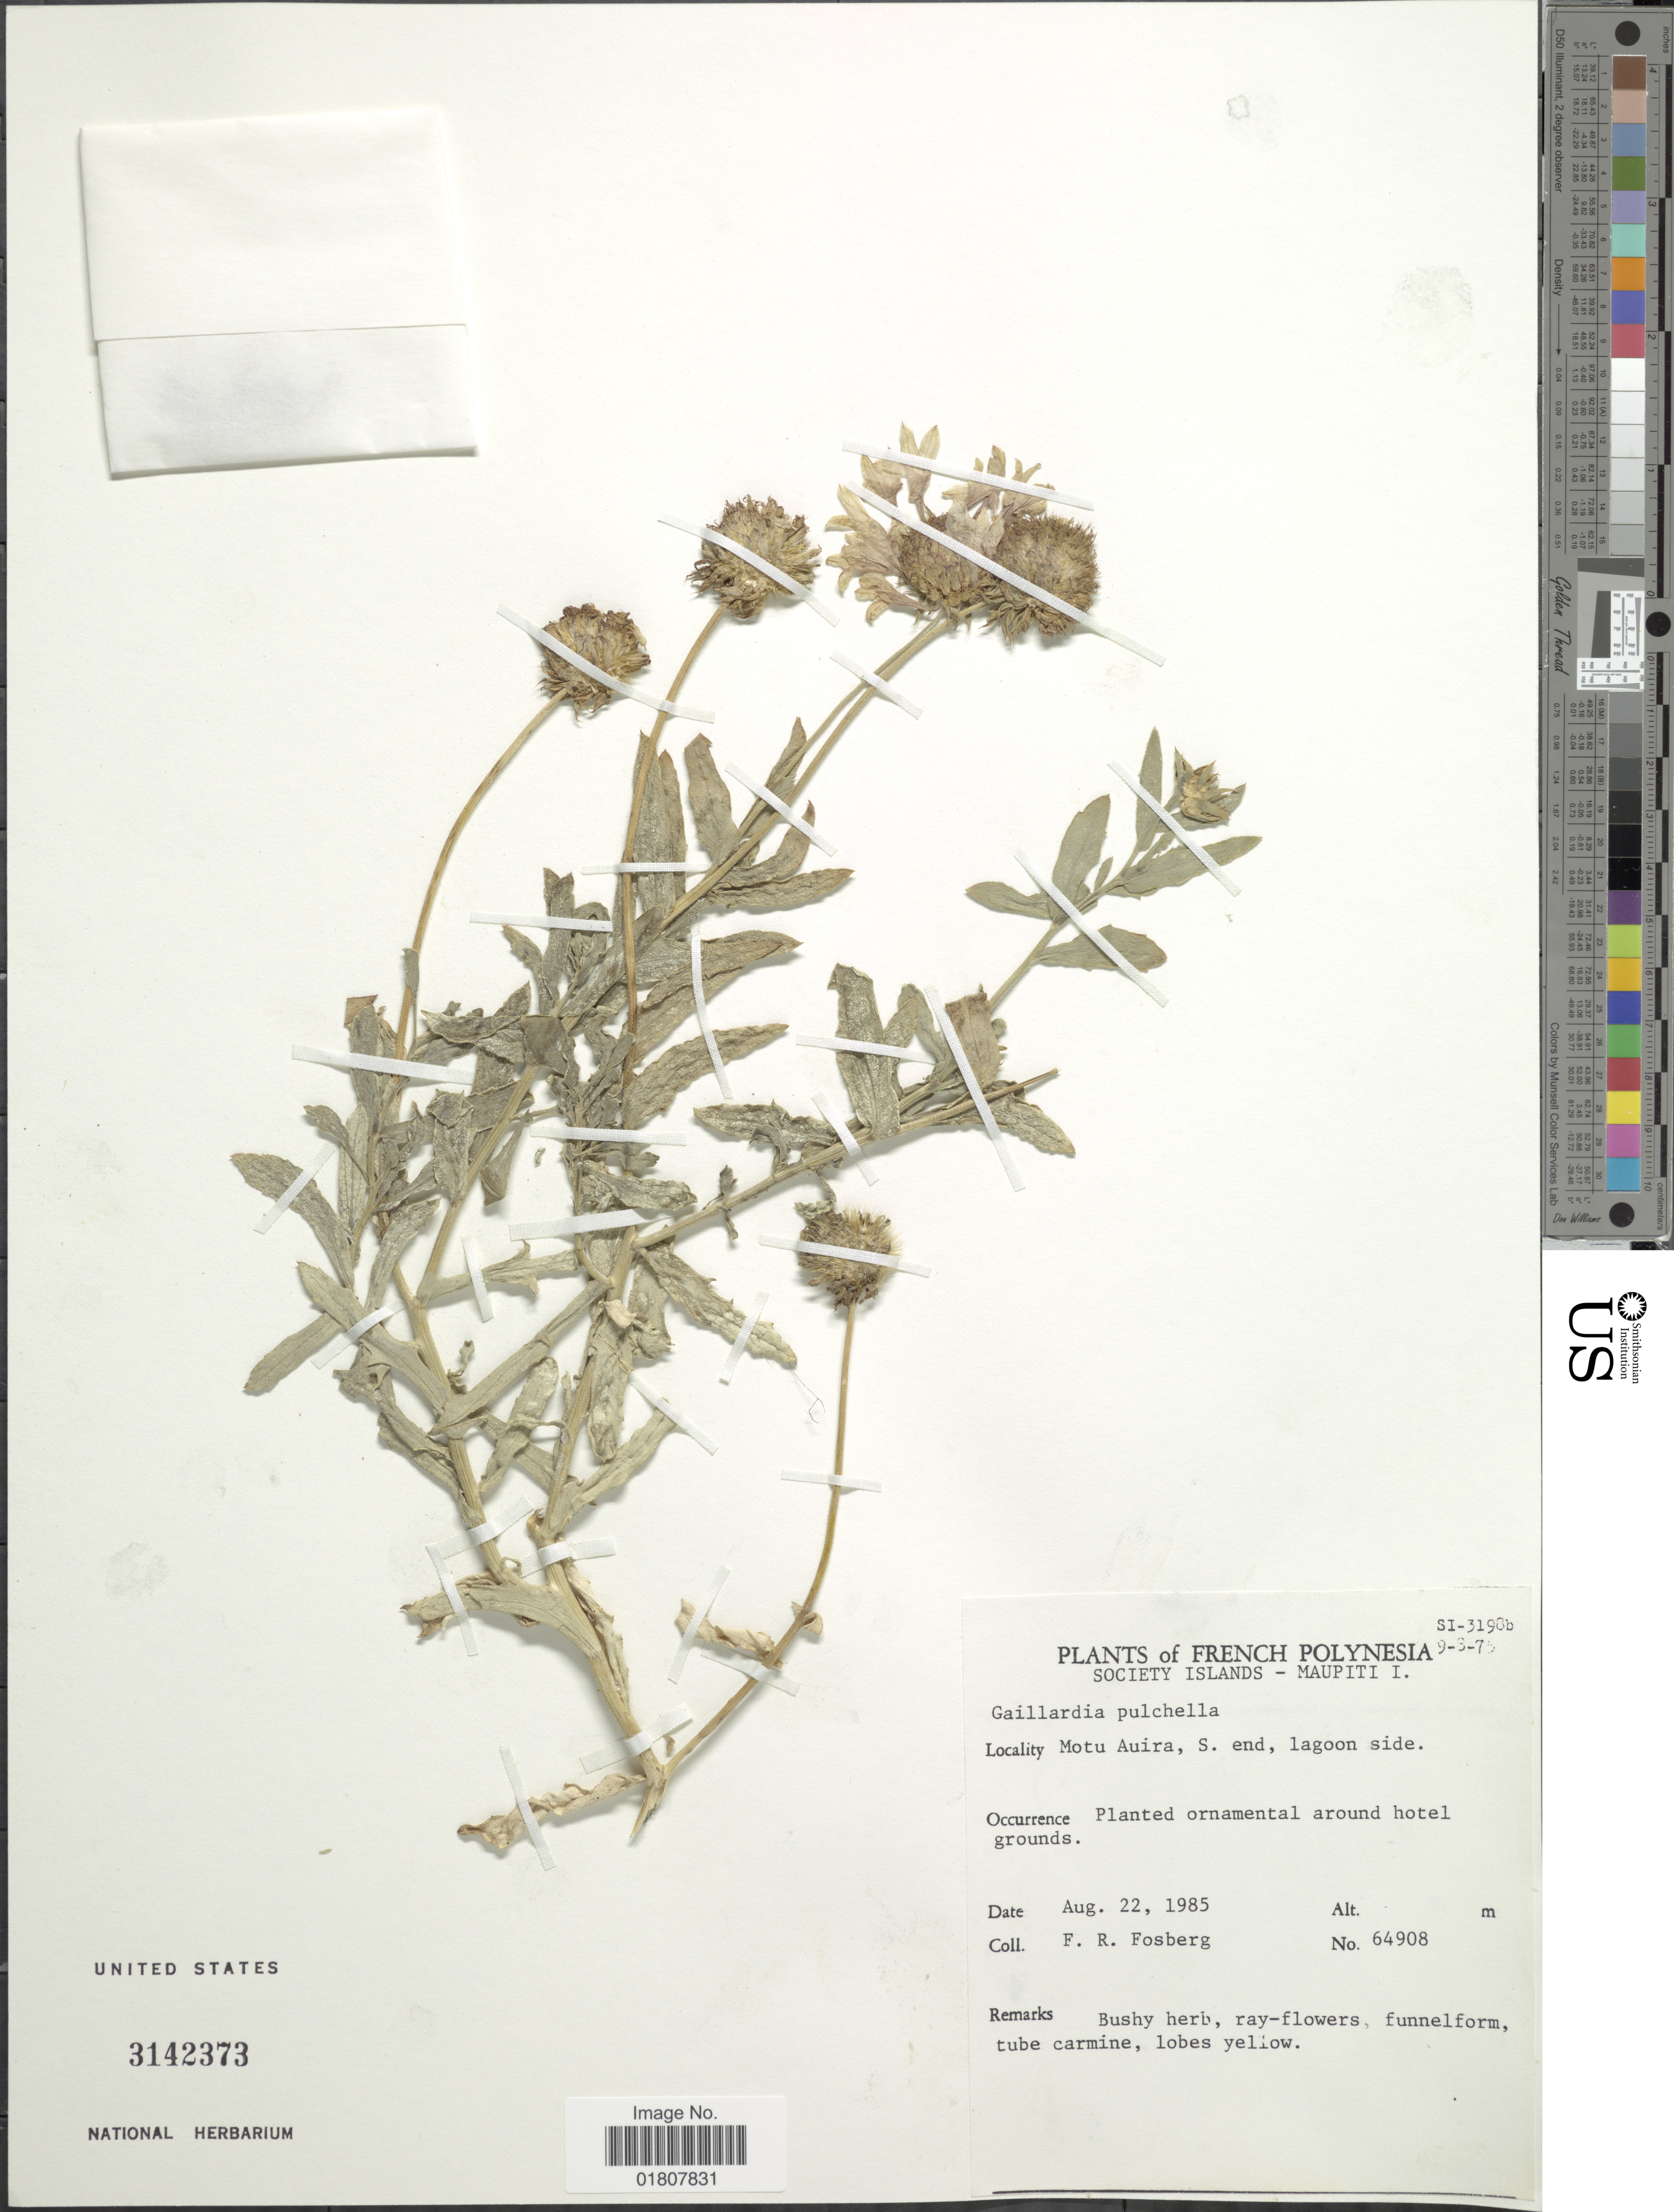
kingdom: Plantae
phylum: Tracheophyta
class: Magnoliopsida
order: Asterales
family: Asteraceae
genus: Gaillardia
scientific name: Gaillardia pulchella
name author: Foug.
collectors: F. R. Fosberg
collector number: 64908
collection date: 1985-08-22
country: French Polynesia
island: Maupiti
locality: Society Islands, Maupiti I., Motu Auira, S. end, lagoon side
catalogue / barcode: US 3142373